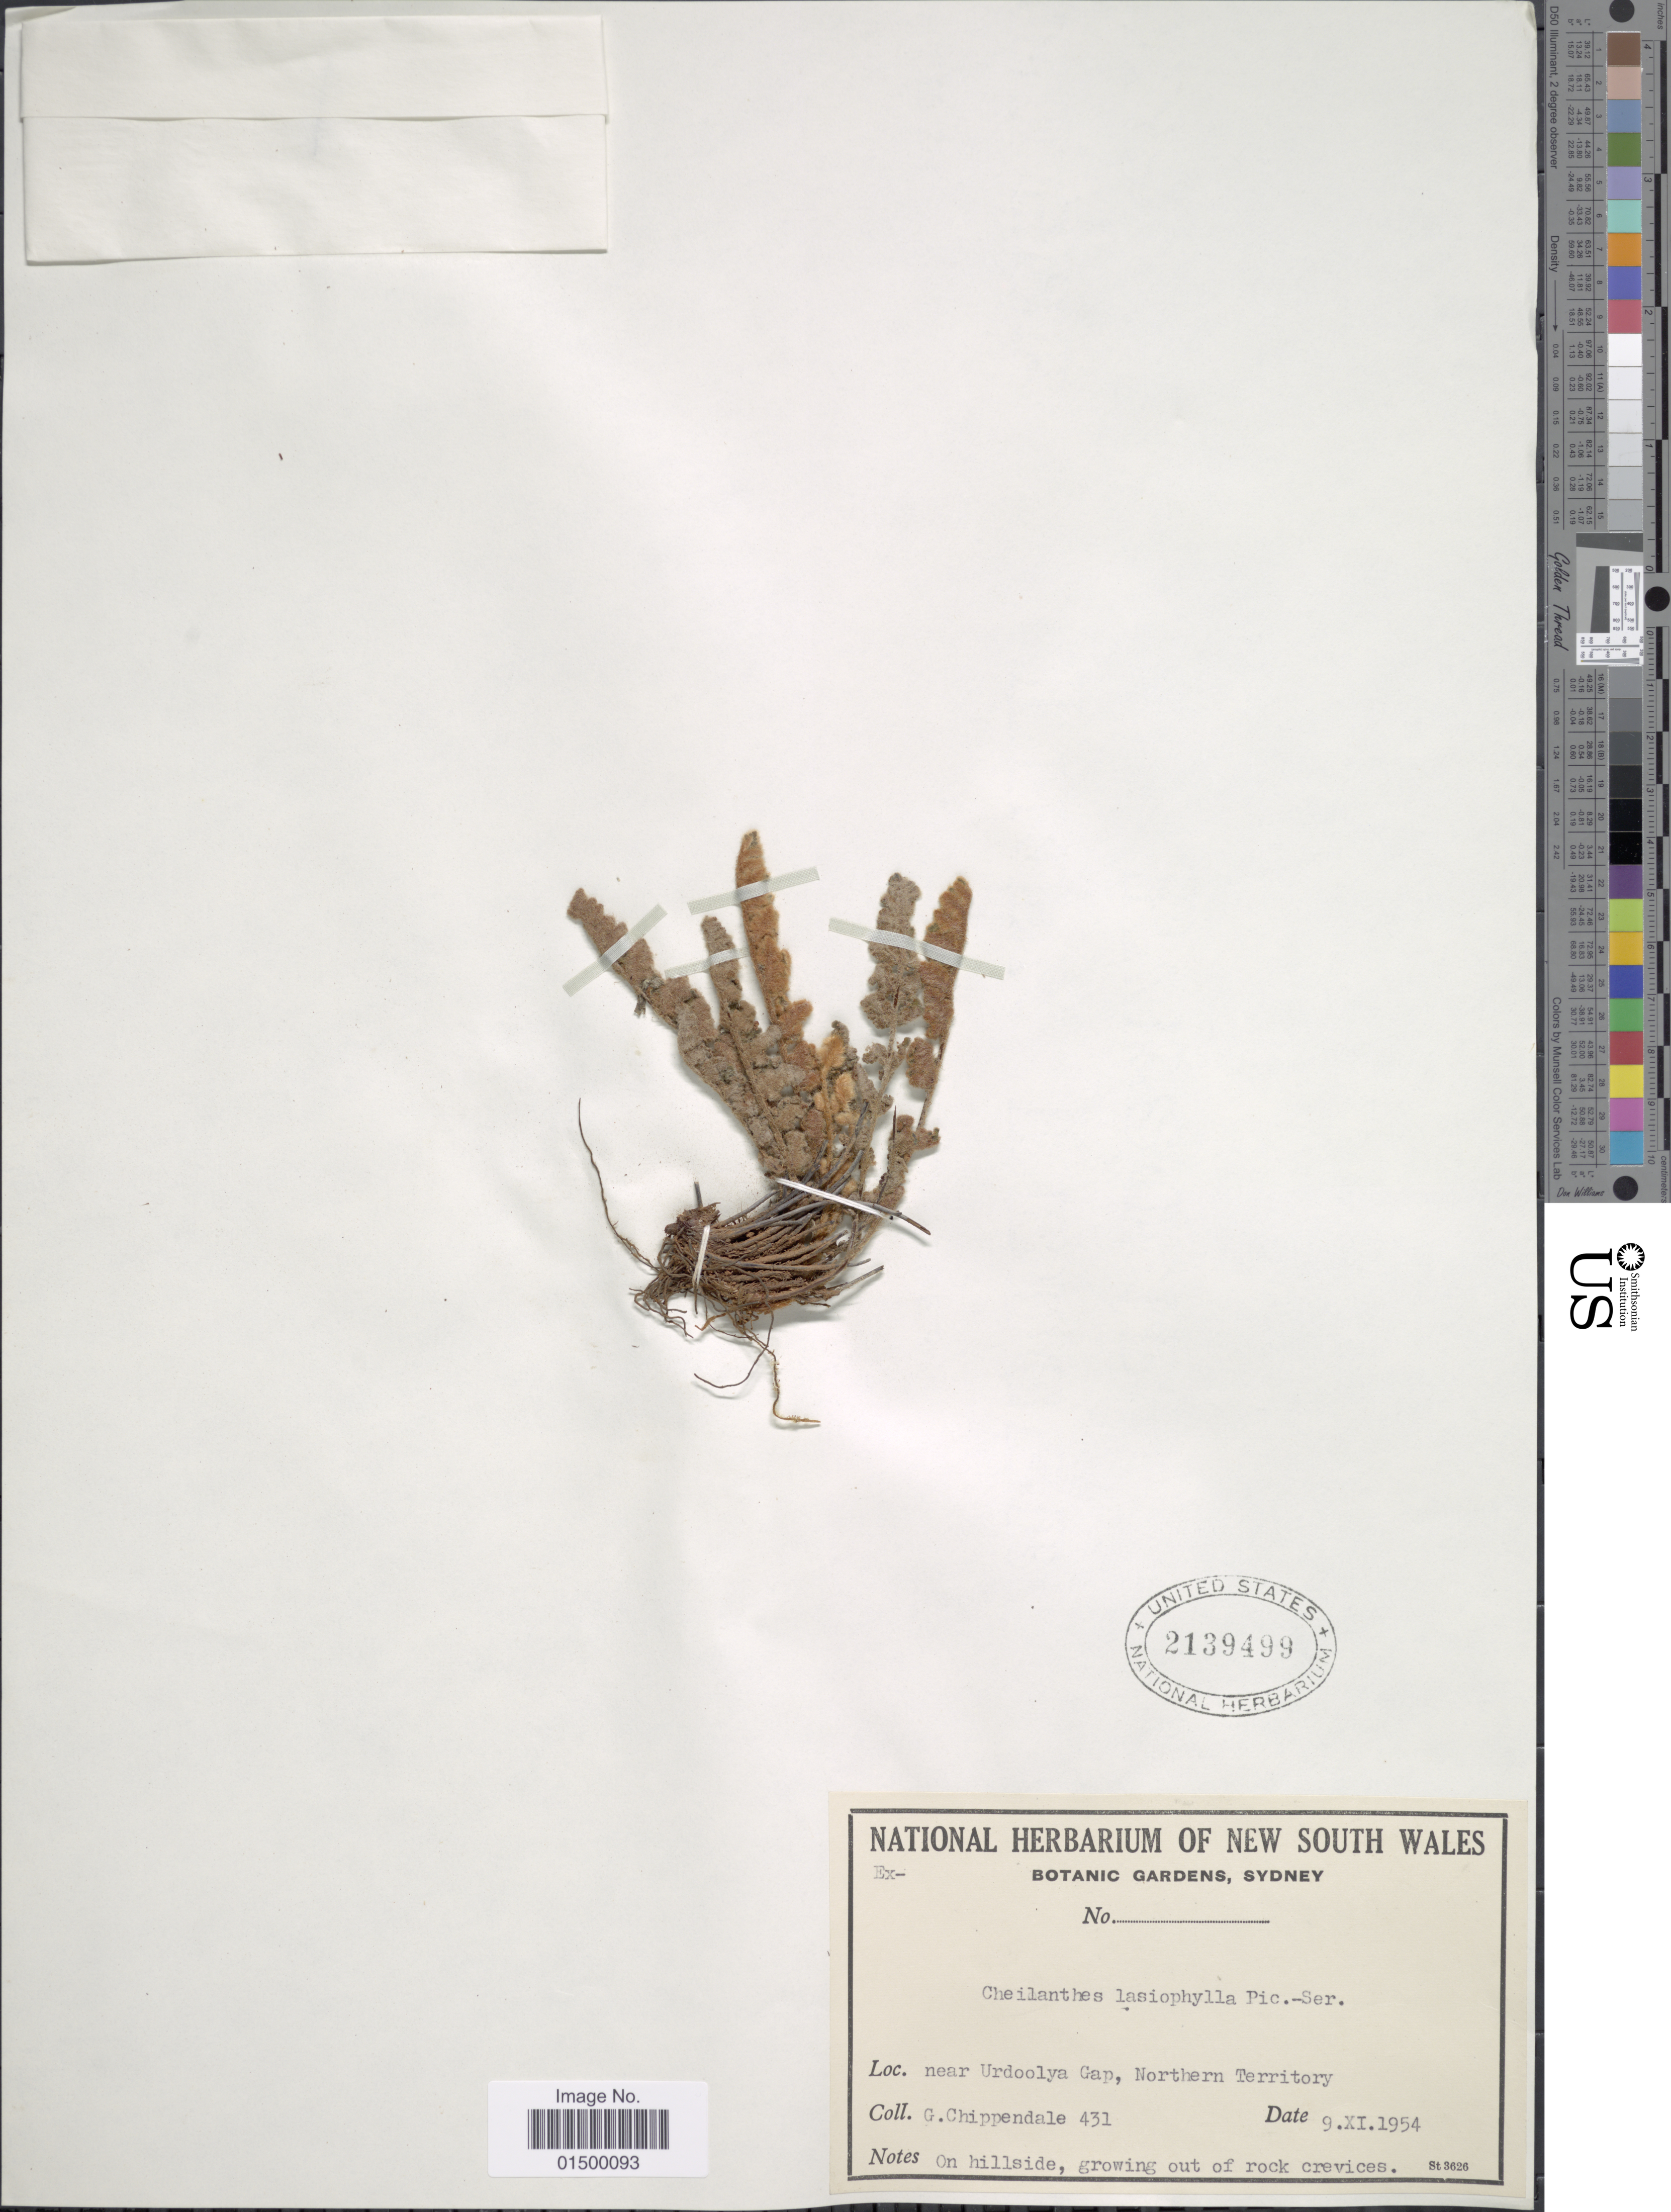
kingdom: Plantae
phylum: Tracheophyta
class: Polypodiopsida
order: Polypodiales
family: Pteridaceae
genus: Cheilanthes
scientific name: Cheilanthes lasiophylla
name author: Pic. Serm.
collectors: G. Chippendale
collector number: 431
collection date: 1954-11-09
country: Australia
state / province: Northern Territory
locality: Near Urdoolya Gap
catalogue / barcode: US 2139499